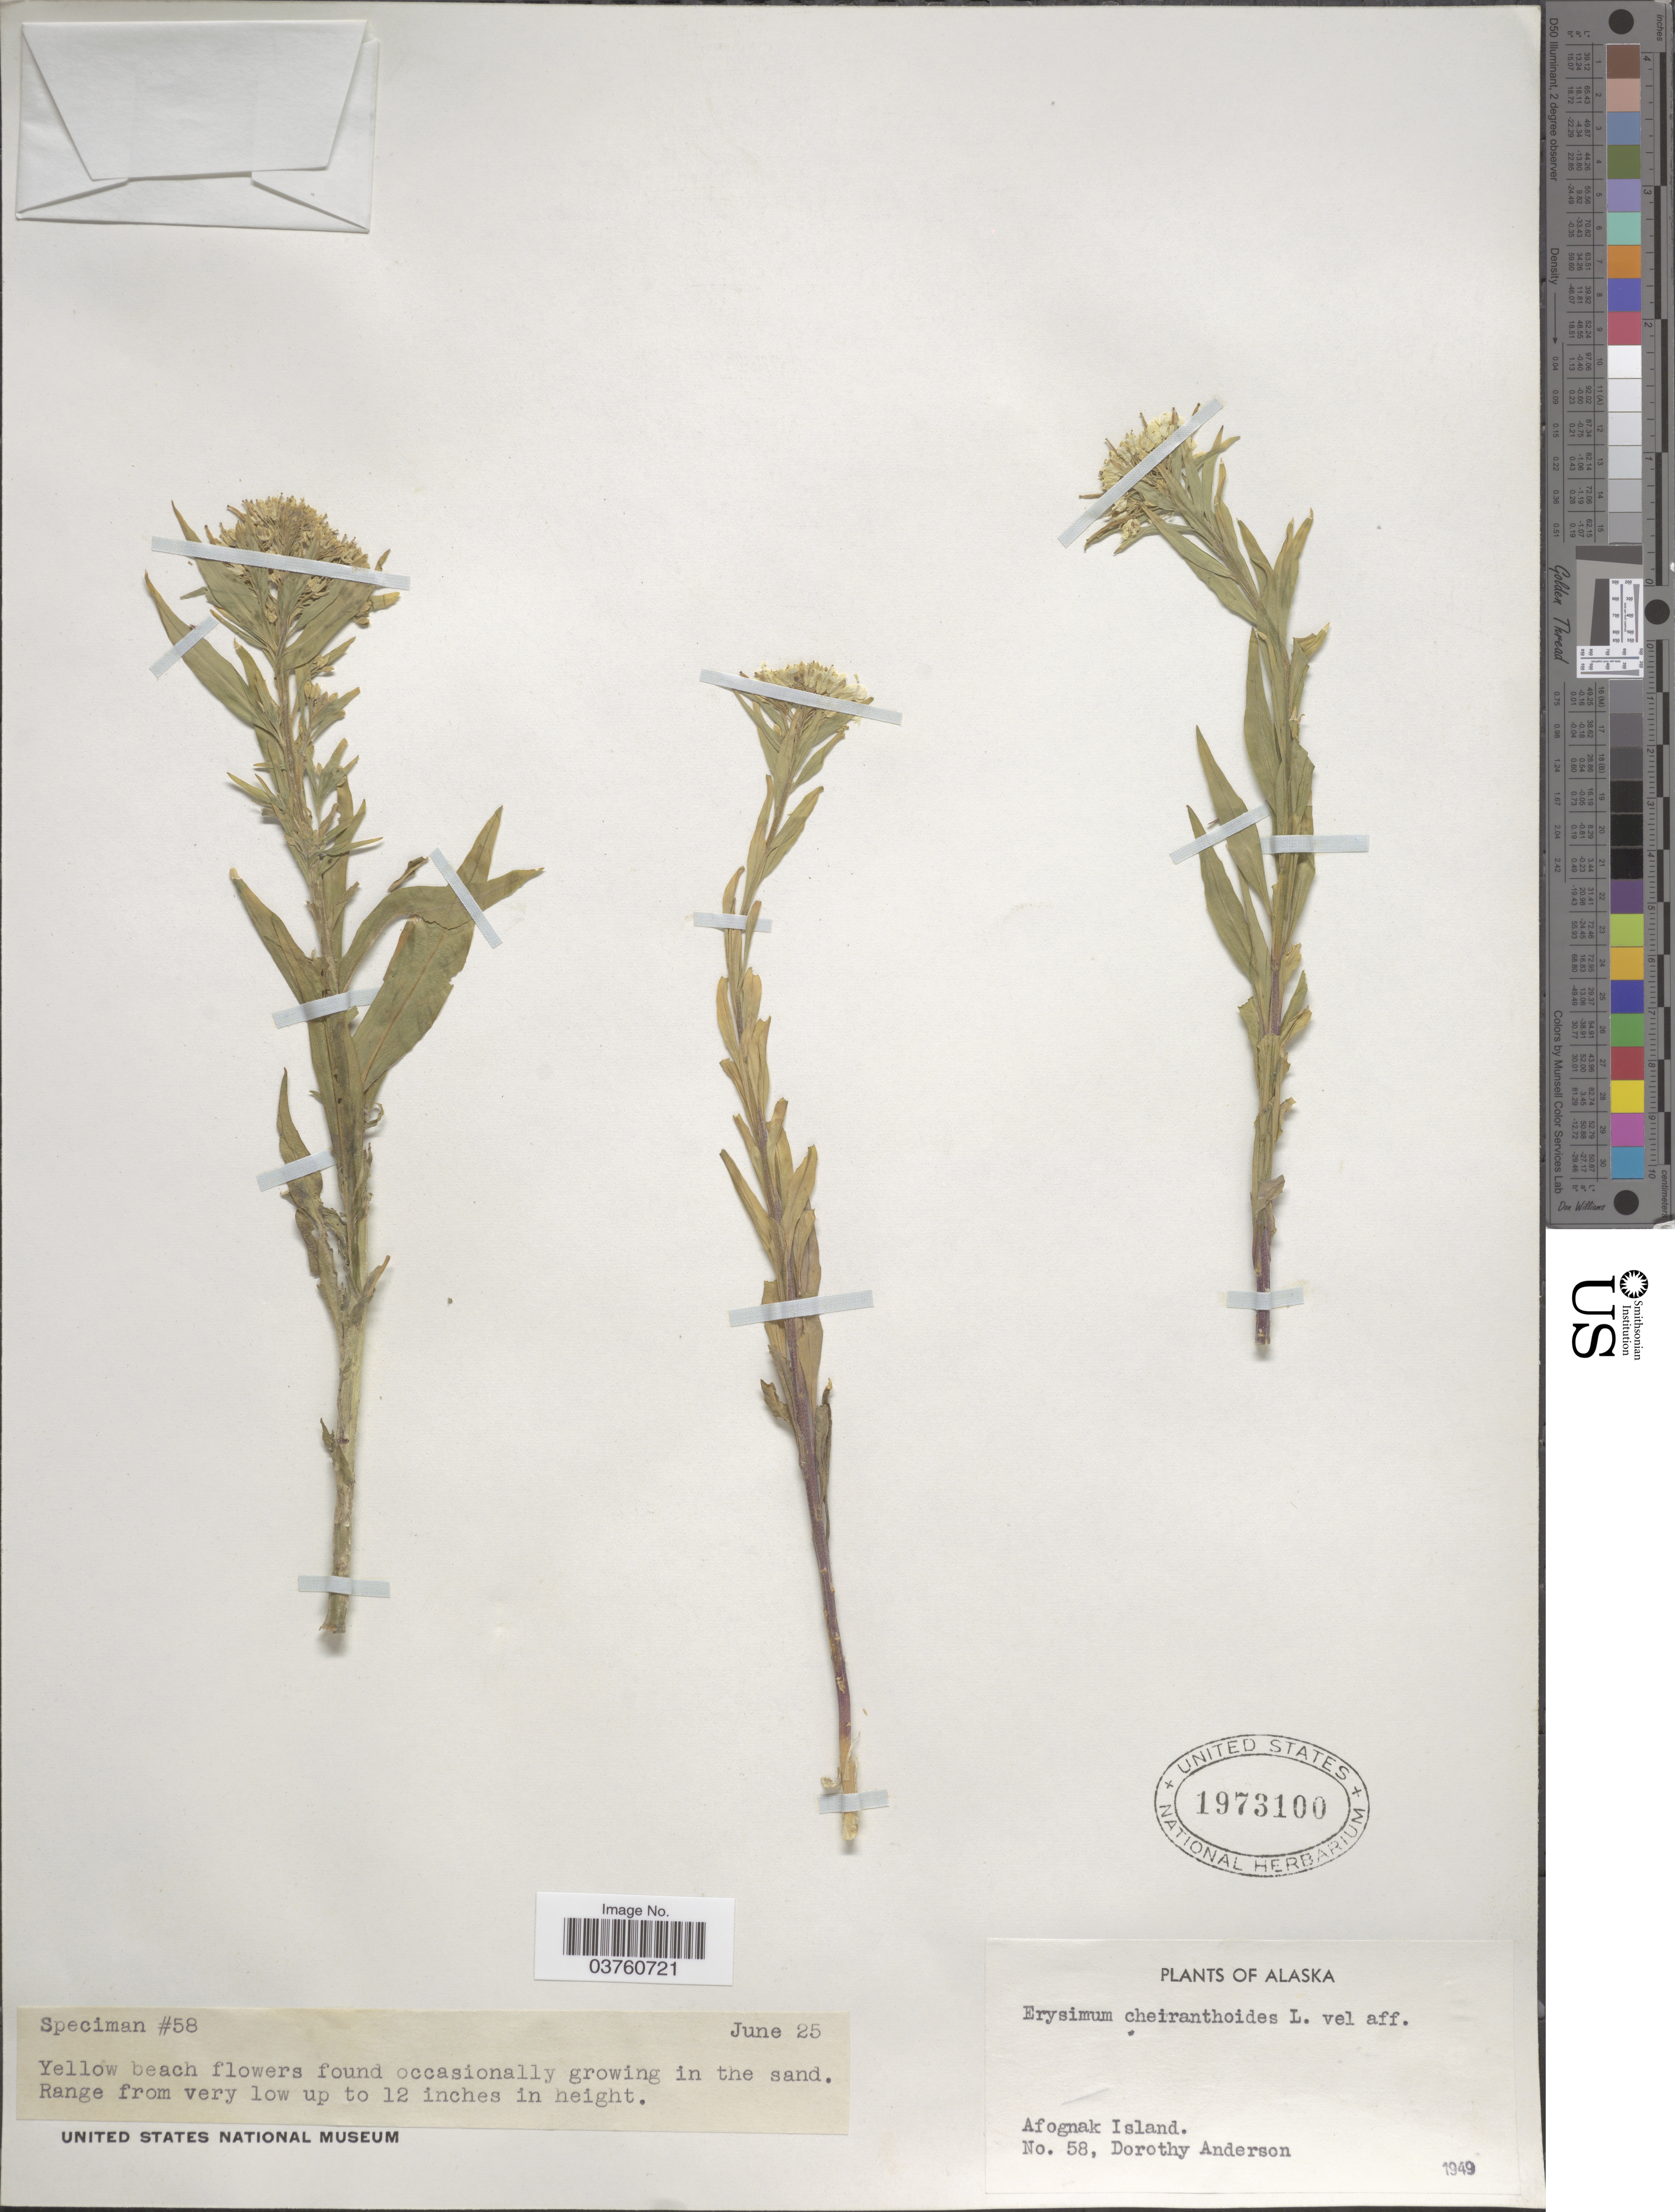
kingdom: Plantae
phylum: Tracheophyta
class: Magnoliopsida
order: Brassicales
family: Brassicaceae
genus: Erysimum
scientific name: Erysimum cheiranthoides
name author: L.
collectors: D. Anderson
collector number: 58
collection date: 1949-06-25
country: United States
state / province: Alaska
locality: Afognak Island.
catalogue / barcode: US 1973100